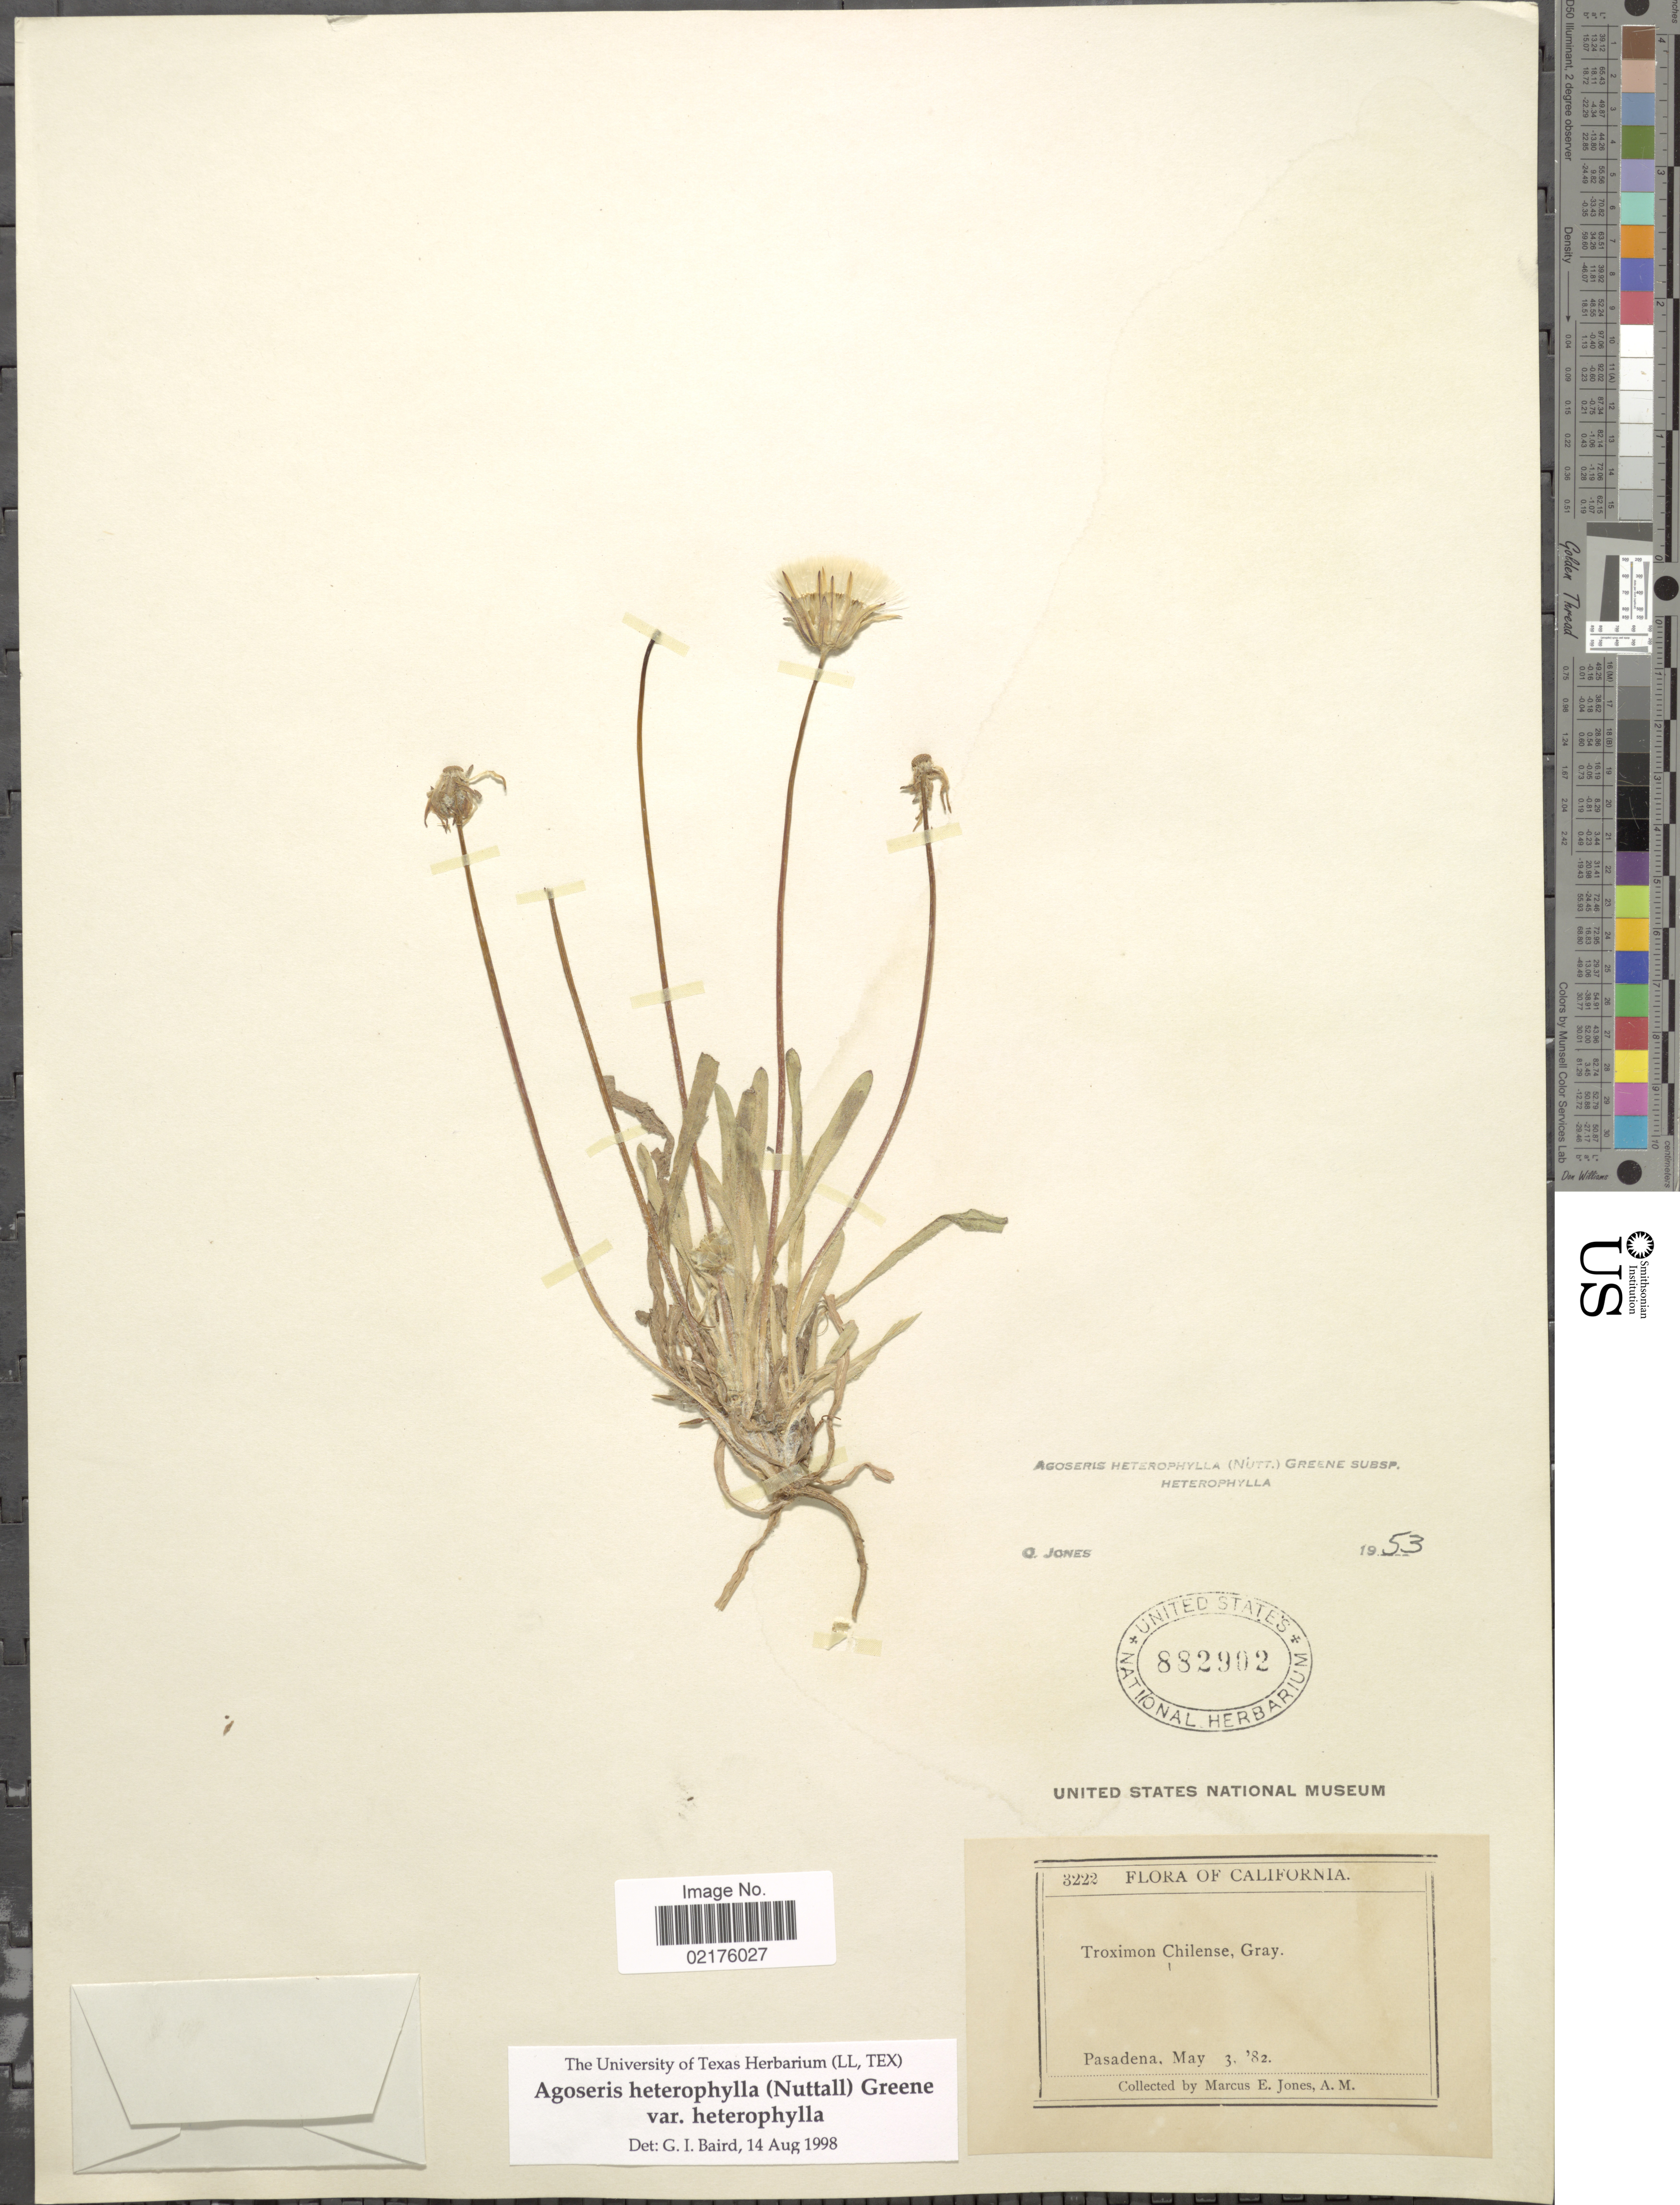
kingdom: Plantae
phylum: Tracheophyta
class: Magnoliopsida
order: Asterales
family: Asteraceae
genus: Agoseris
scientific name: Agoseris heterophylla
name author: (Nutt.) Greene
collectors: M. E. Jones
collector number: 3222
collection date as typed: Transcribed d/m/y: 3/5/82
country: United States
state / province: California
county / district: Los Angeles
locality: Pasadena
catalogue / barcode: US 882902